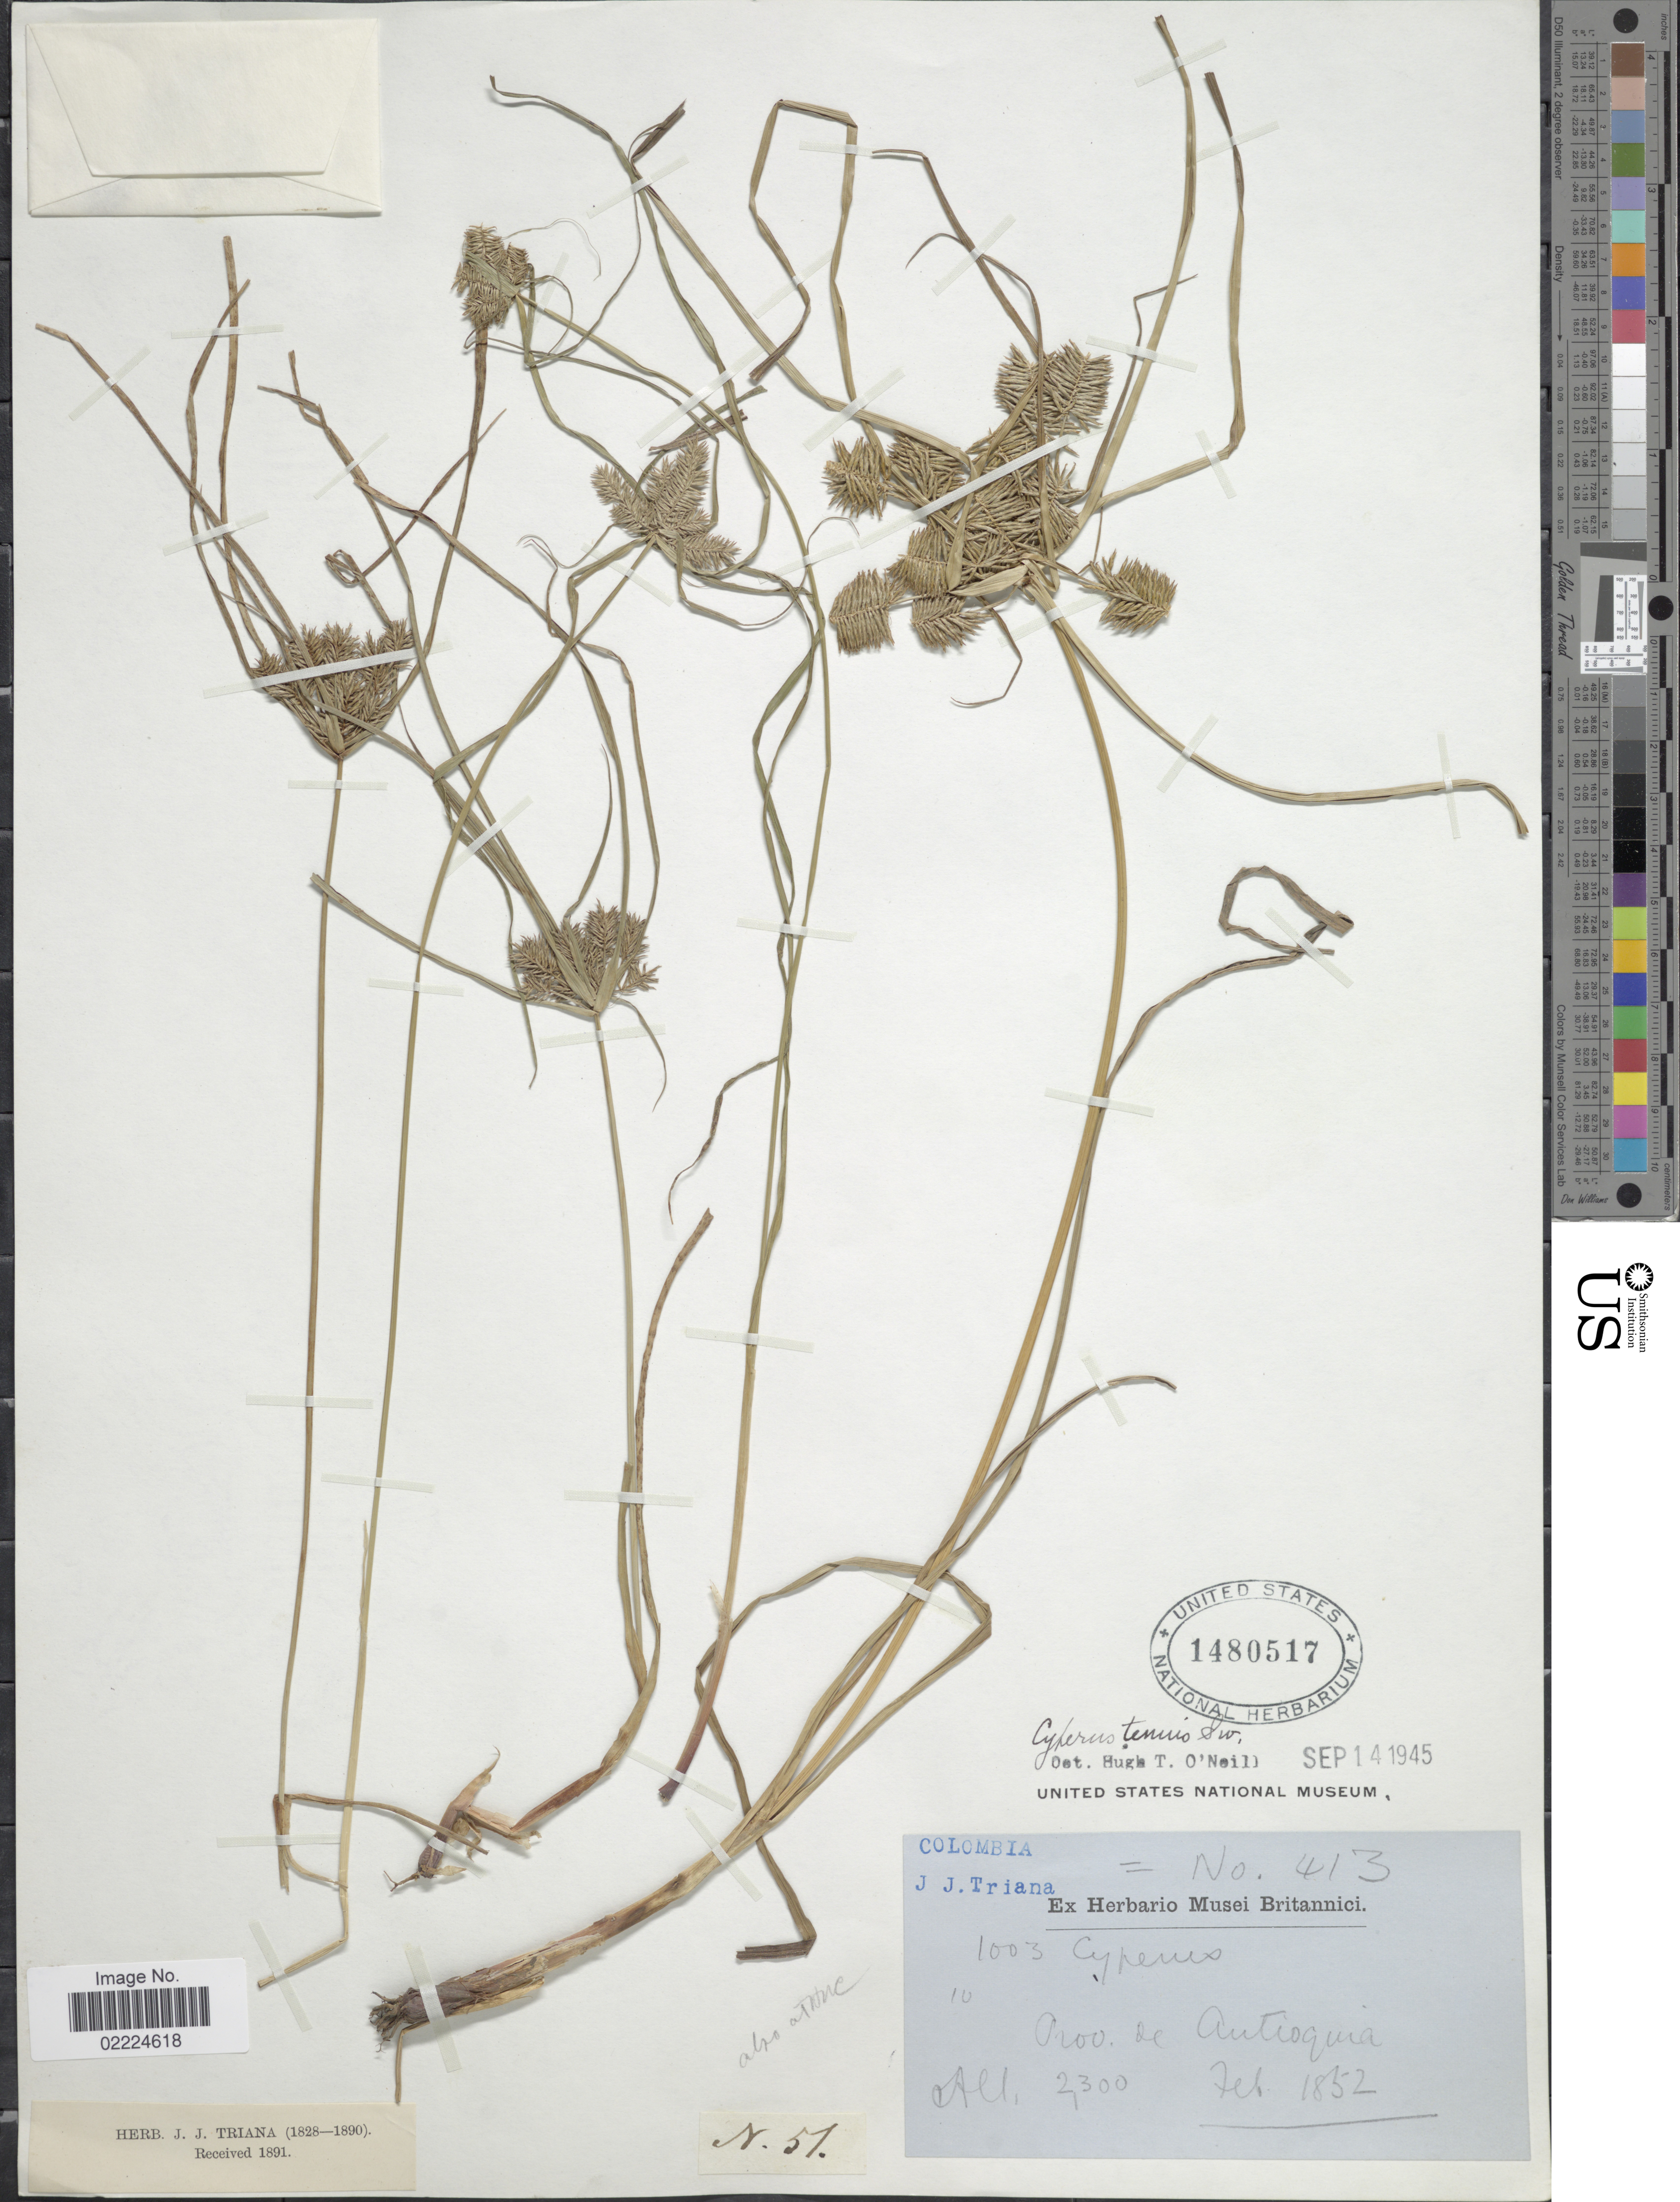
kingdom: Plantae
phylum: Tracheophyta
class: Liliopsida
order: Poales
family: Cyperaceae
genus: Cyperus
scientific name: Cyperus tenuis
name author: Sw.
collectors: J. J. Triana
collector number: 413/1003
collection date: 1852-02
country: Colombia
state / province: Antioquia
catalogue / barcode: US 1480517